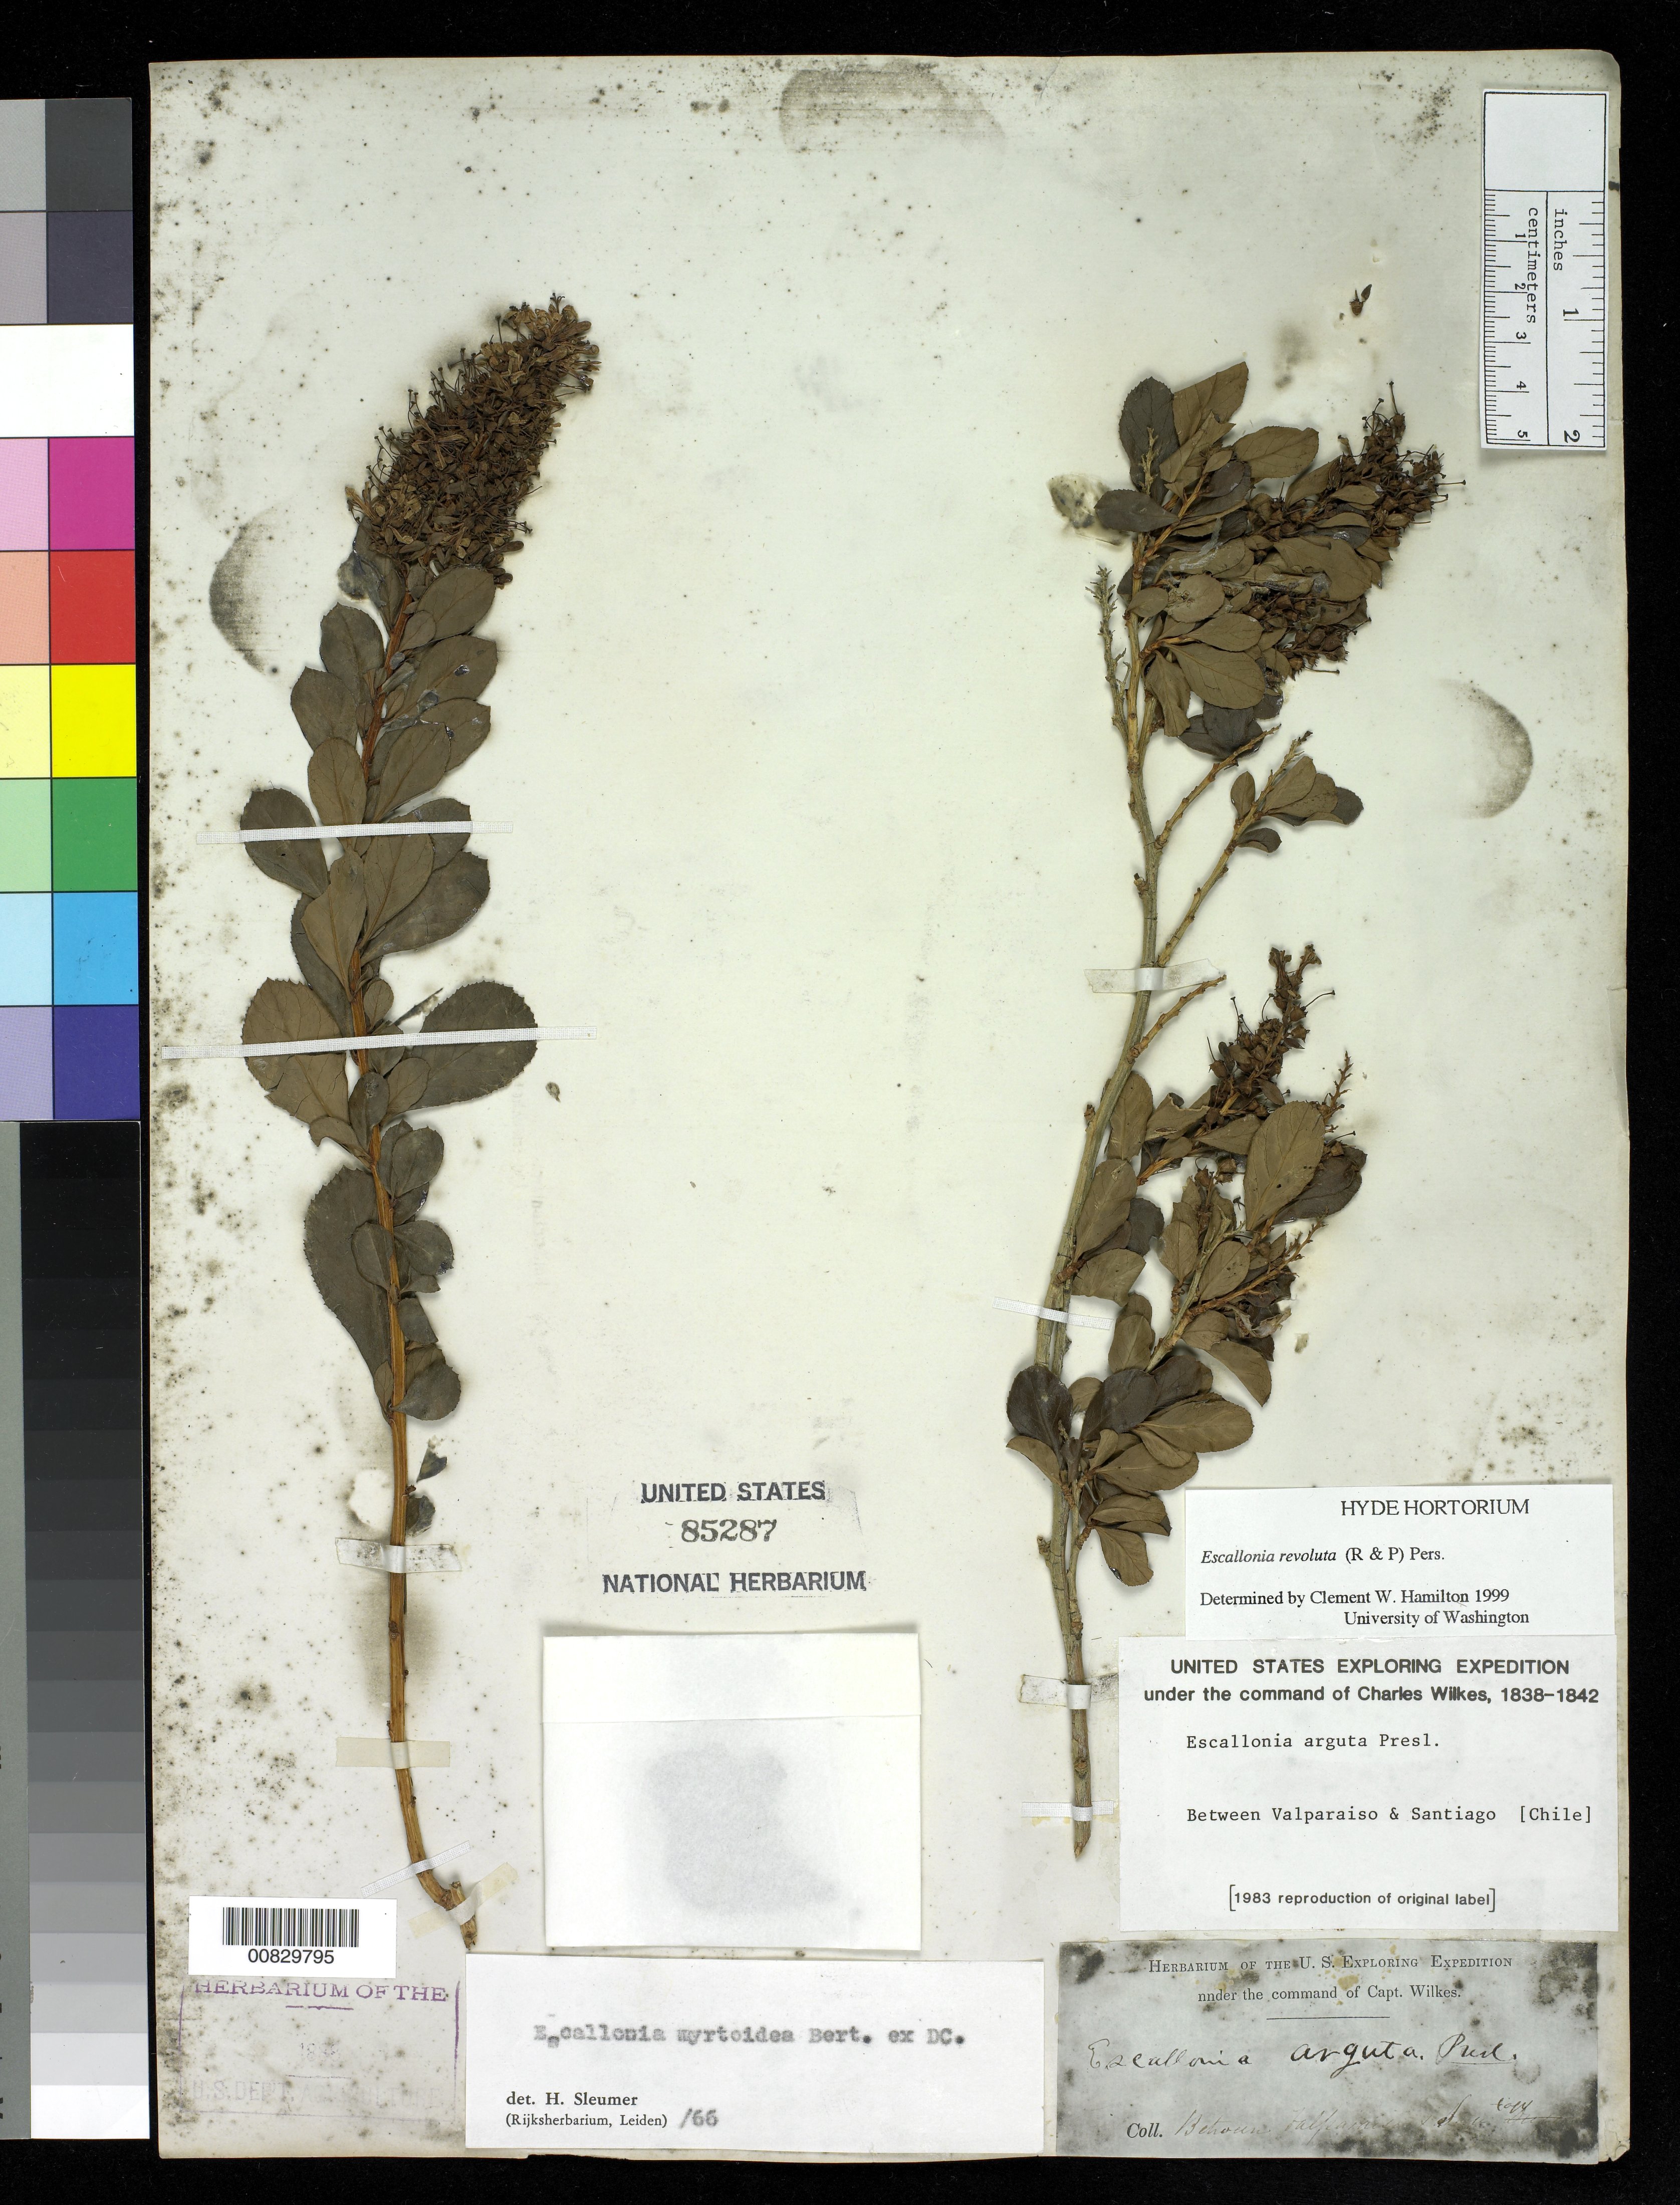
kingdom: Plantae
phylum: Tracheophyta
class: Magnoliopsida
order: Escalloniales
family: Escalloniaceae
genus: Escallonia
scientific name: Escallonia revoluta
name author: (Ruiz & Pav.) Pers.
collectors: Wilkes Explor. Exped.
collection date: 1838/1842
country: Chile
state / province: Región Metropolitana (RM)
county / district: Santiago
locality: Between Valparaiso and Santiago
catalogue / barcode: US 85287